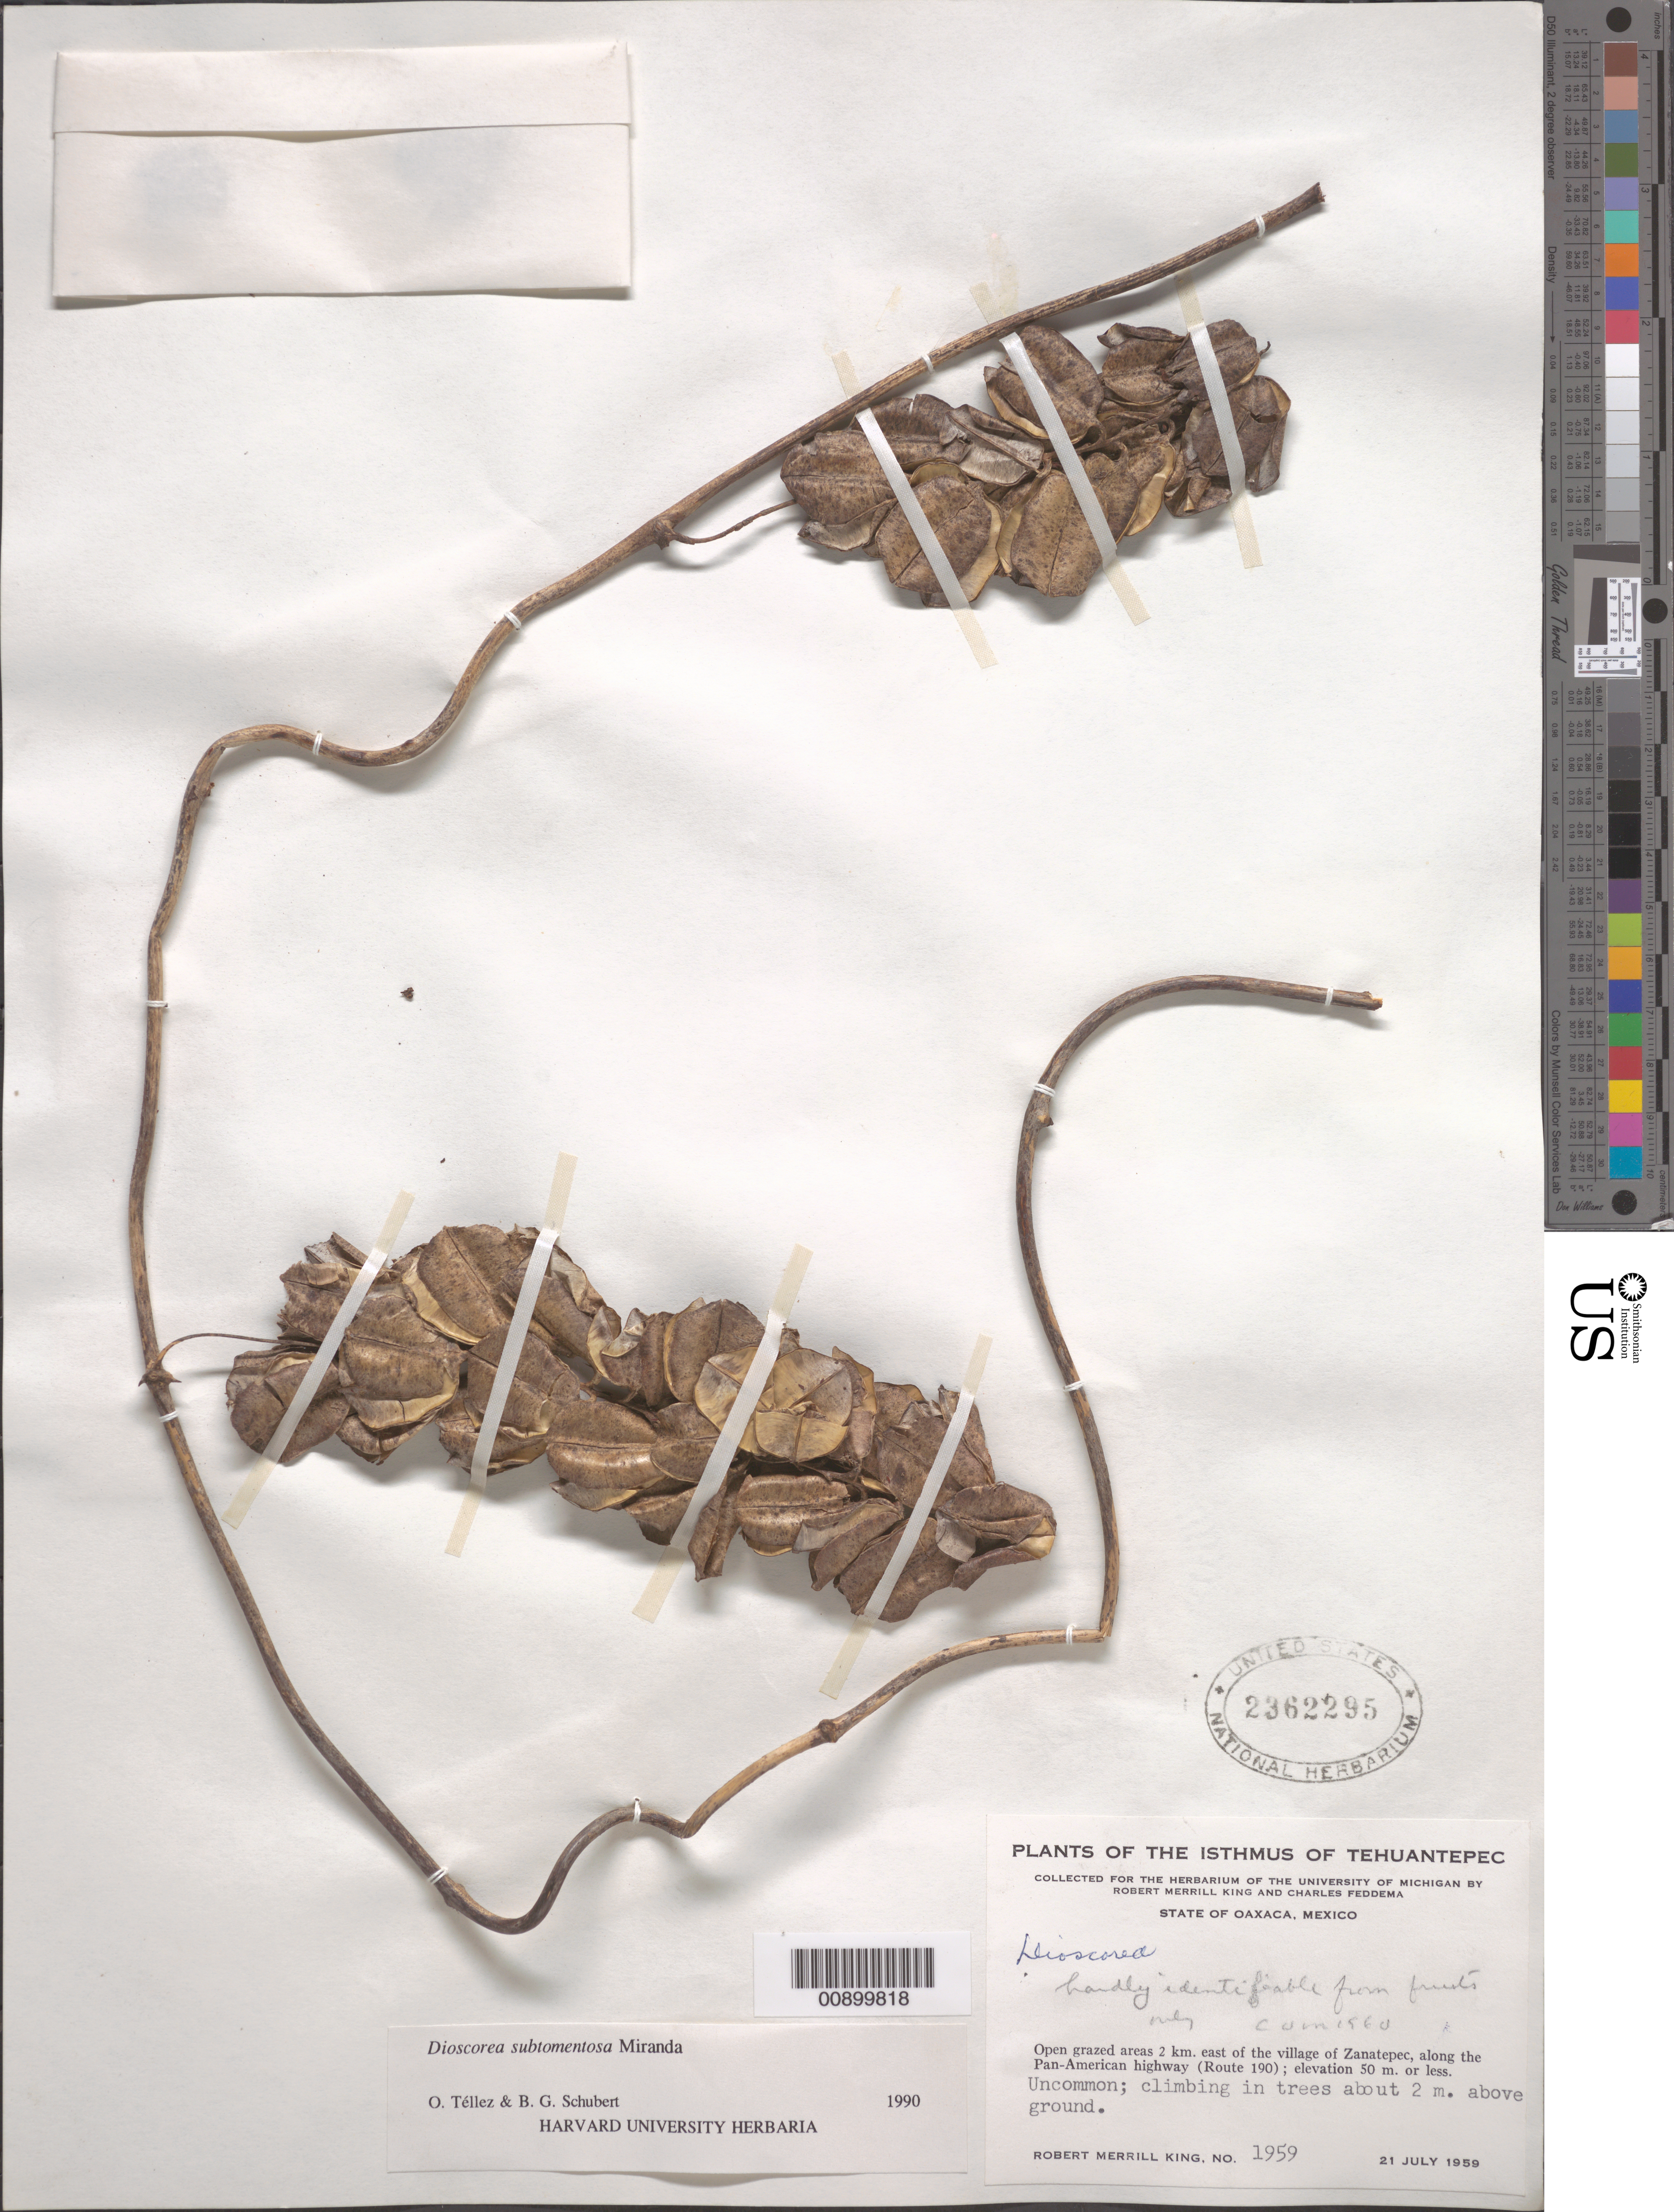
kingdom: Plantae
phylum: Tracheophyta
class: Liliopsida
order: Dioscoreales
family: Dioscoreaceae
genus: Dioscorea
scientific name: Dioscorea subtomentosa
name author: Miranda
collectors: R. M. King & C. Feddema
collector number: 1959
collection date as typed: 21 Jul 1959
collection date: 1959-07-21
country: Mexico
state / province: Oaxaca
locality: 2 km east of the village of Zanatepec, along the Pan-American highway (Route 190).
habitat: Open grazed areas. Climbing in trees about 2 m. above ground.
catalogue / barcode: US 2362295